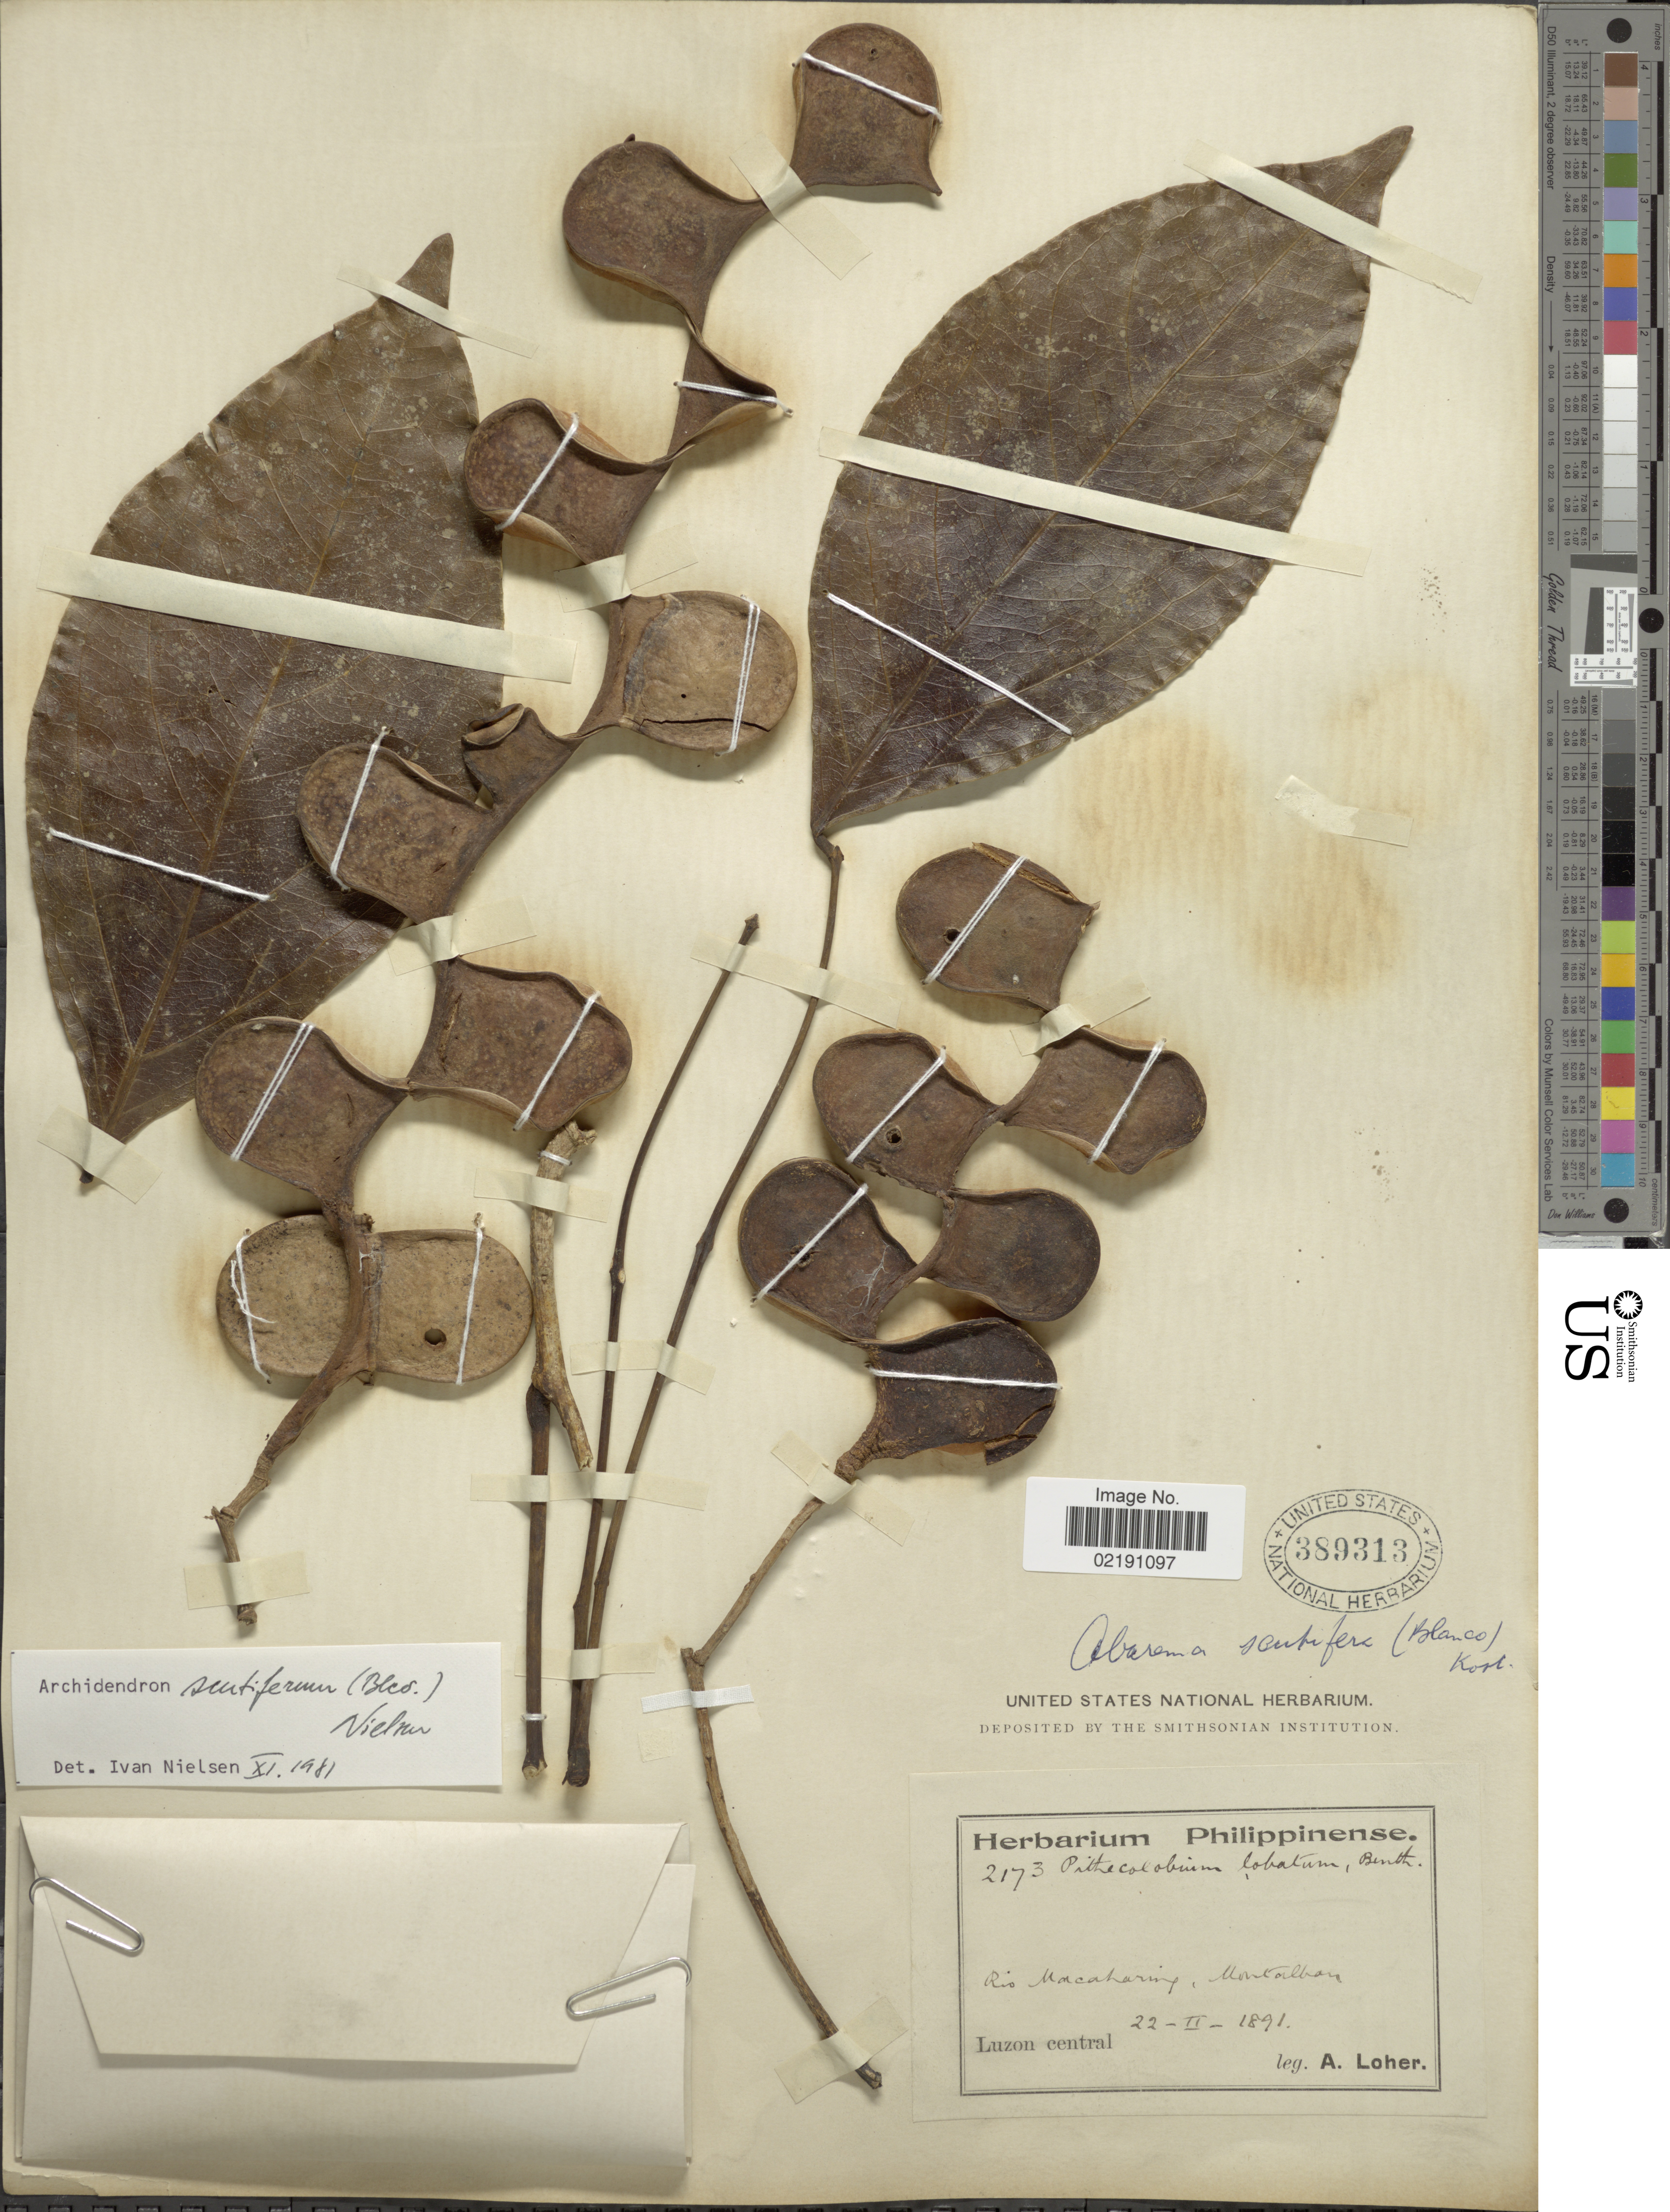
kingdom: Plantae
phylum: Tracheophyta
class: Magnoliopsida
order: Fabales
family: Fabaceae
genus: Archidendron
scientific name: Archidendron scutiferum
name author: (Blanco) I.C. Nielsen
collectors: A. Loher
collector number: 2173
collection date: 1891-02-22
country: Philippines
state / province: Central Luzon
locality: Rio Macaharing, Montalban. Luzon central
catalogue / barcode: US 389313